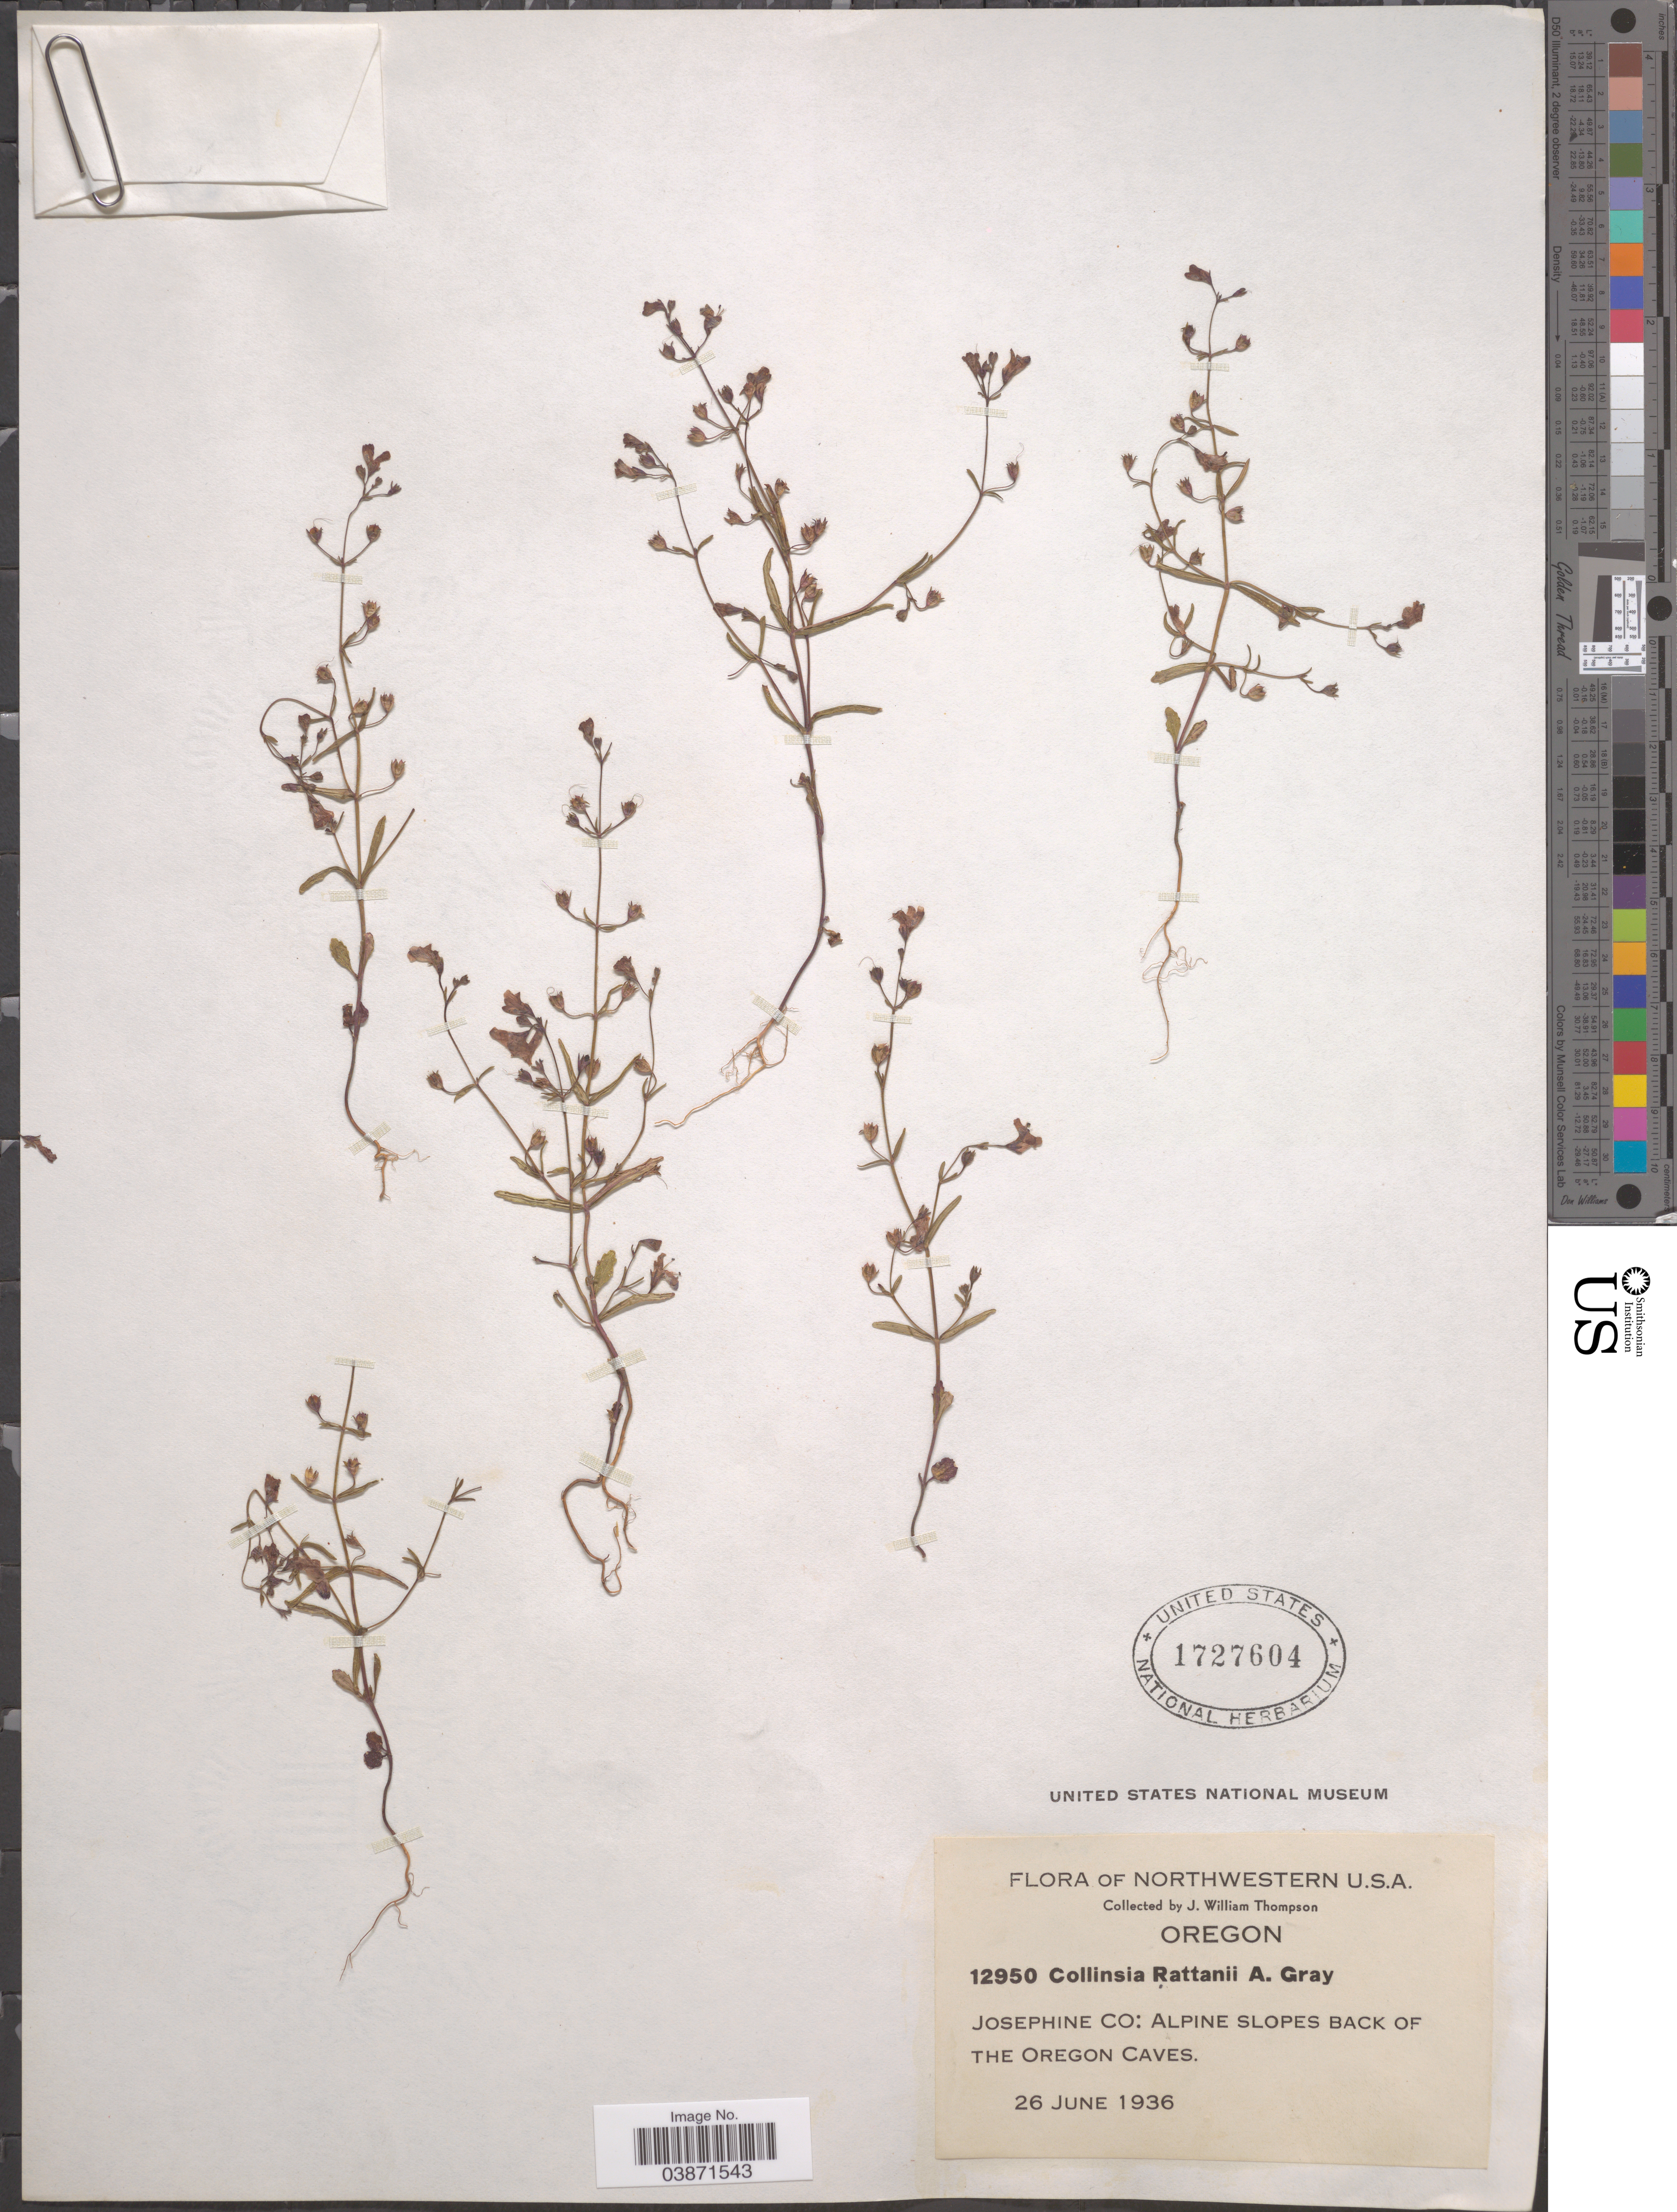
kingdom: Plantae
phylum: Tracheophyta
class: Magnoliopsida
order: Lamiales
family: Plantaginaceae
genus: Collinsia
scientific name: Collinsia rattanii var. typica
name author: Newsom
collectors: J. W. Thompson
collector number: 12950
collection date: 1936-06-26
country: United States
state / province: Oregon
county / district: Josephine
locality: Northwestern U.S.A. Josephine Co: Alpine slopes back of The Oregon Caves.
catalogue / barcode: US 1727604